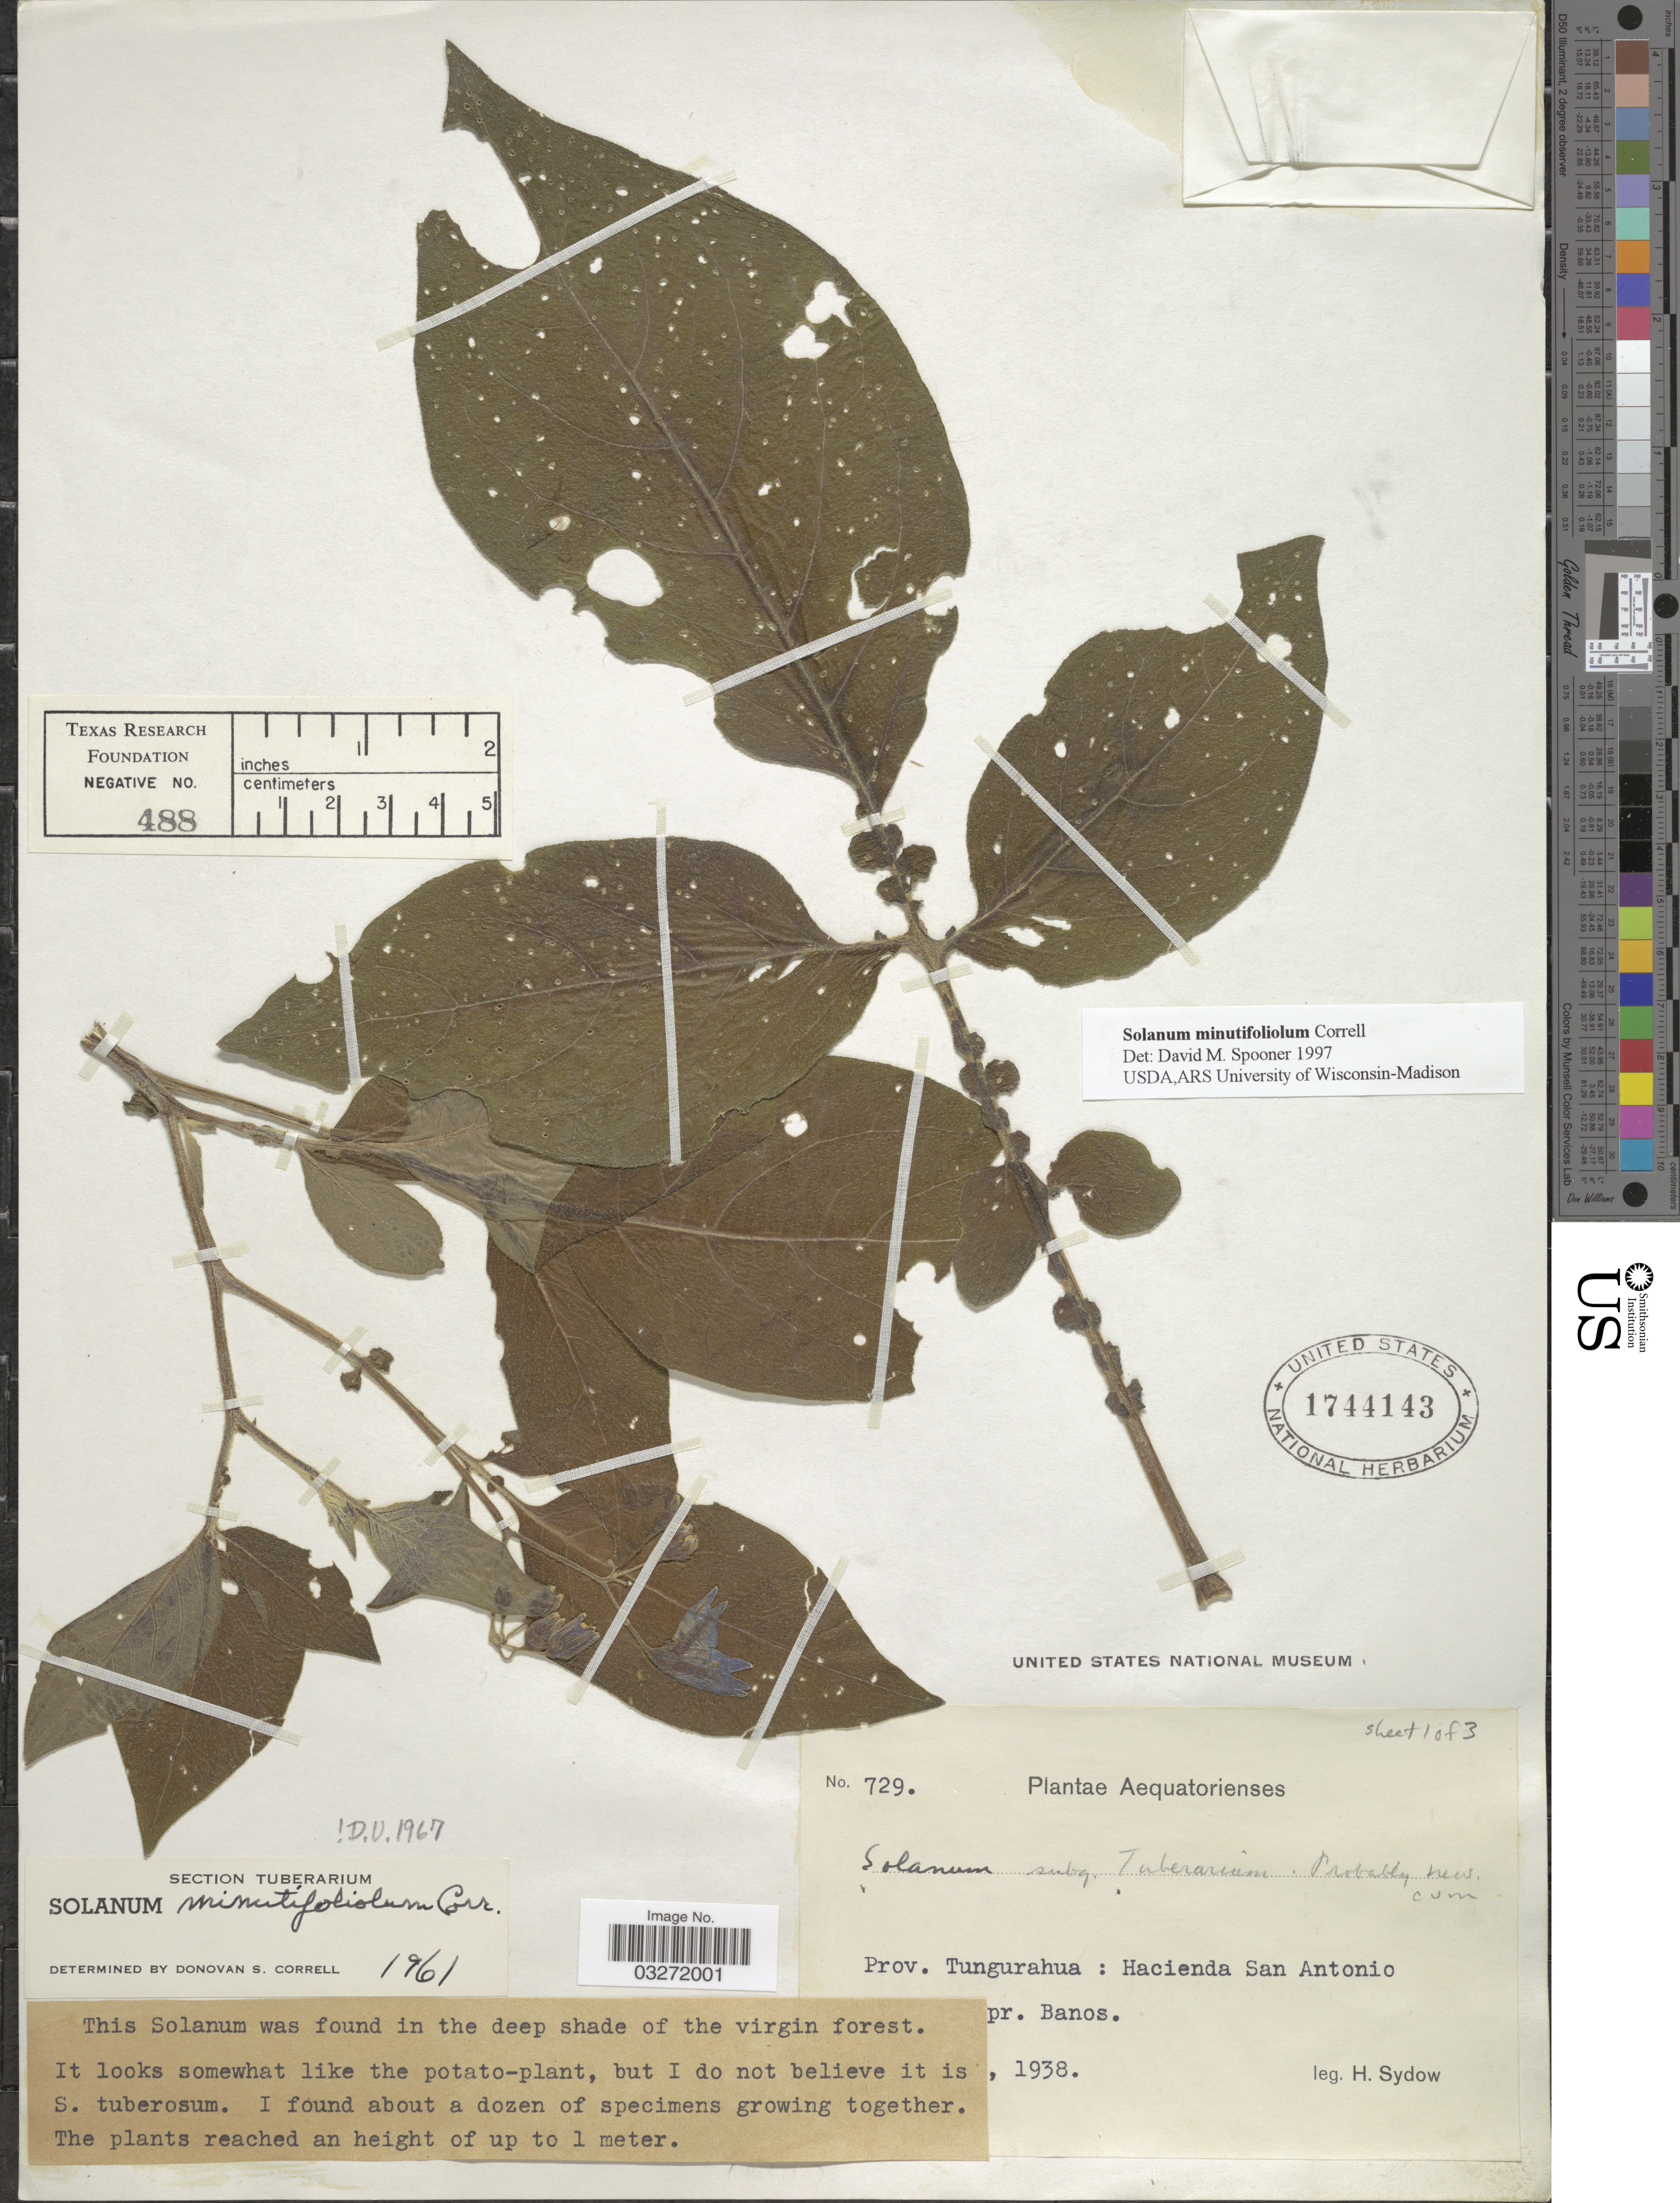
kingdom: Plantae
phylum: Tracheophyta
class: Magnoliopsida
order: Solanales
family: Solanaceae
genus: Solanum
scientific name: Solanum minutifoliolum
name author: Correll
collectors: H. Sydow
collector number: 729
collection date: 1938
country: Ecuador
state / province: Tungurahua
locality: Prov. Tungurahua: Hacienda San Antonio. pr. Banos.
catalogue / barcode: US 1744143